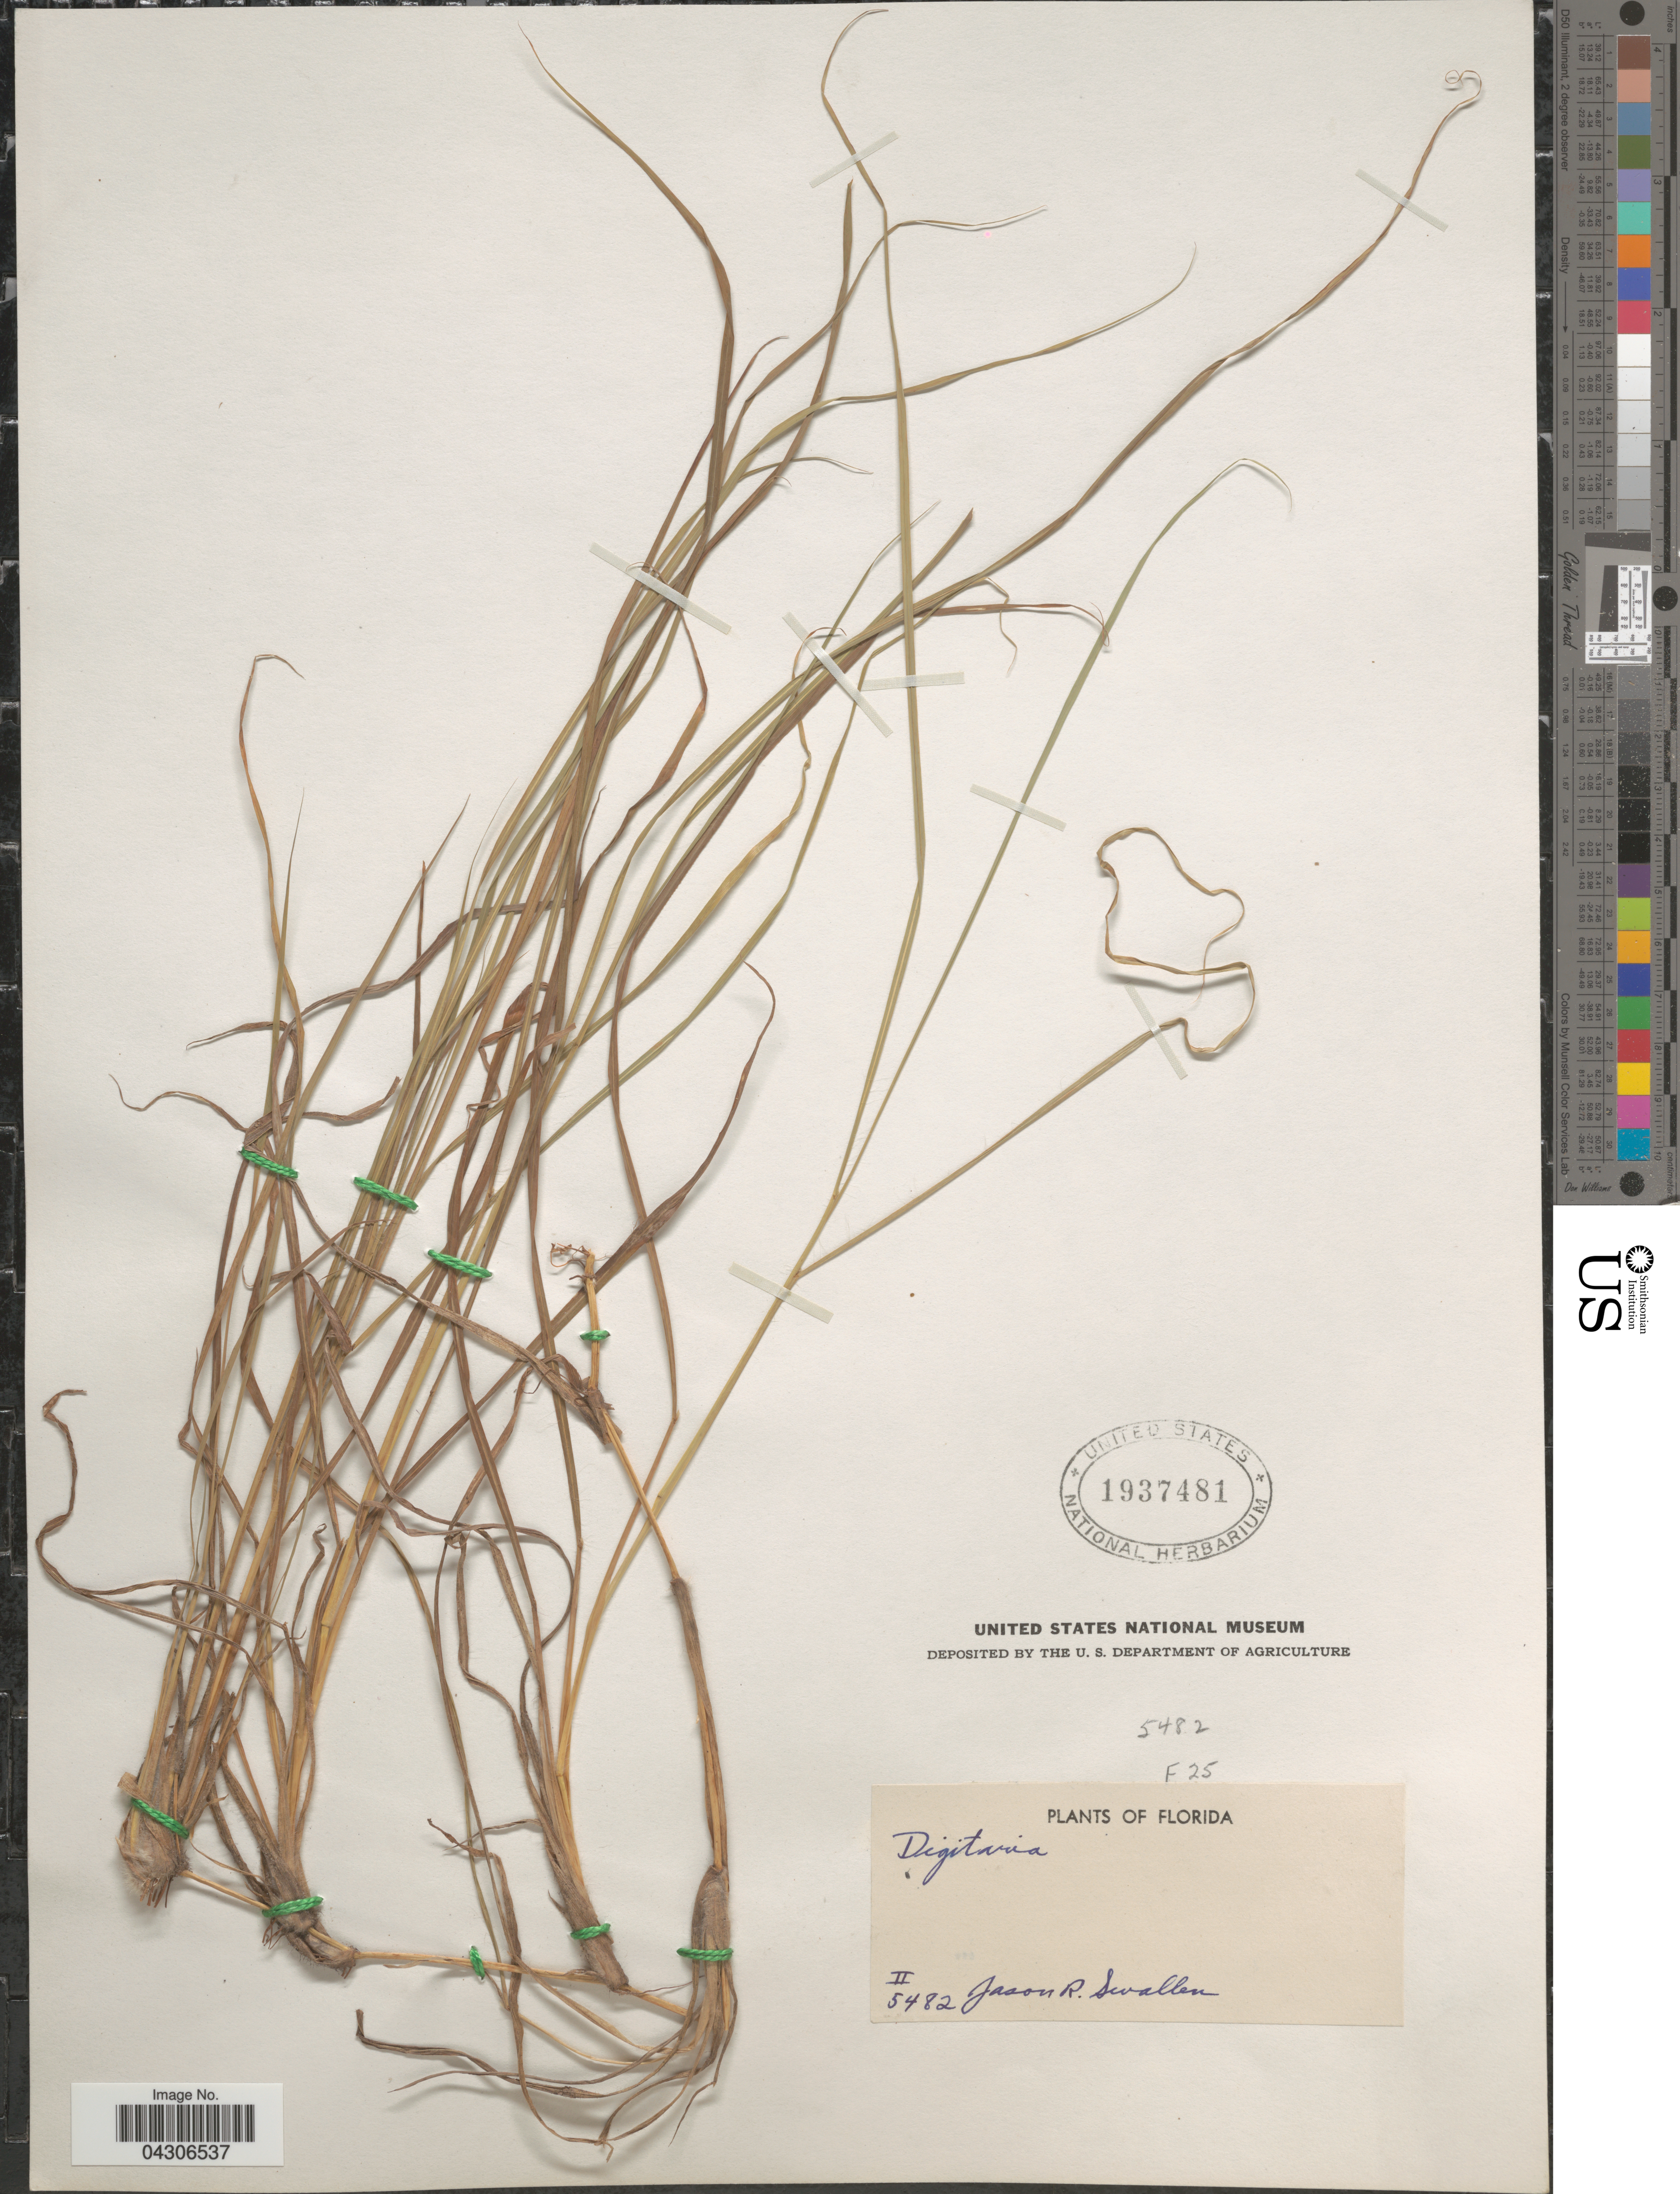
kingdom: Plantae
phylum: Tracheophyta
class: Liliopsida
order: Poales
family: Poaceae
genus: Digitaria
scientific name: Digitaria sp.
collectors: J. R. Swallen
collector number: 5482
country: United States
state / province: Florida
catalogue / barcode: US 1937481